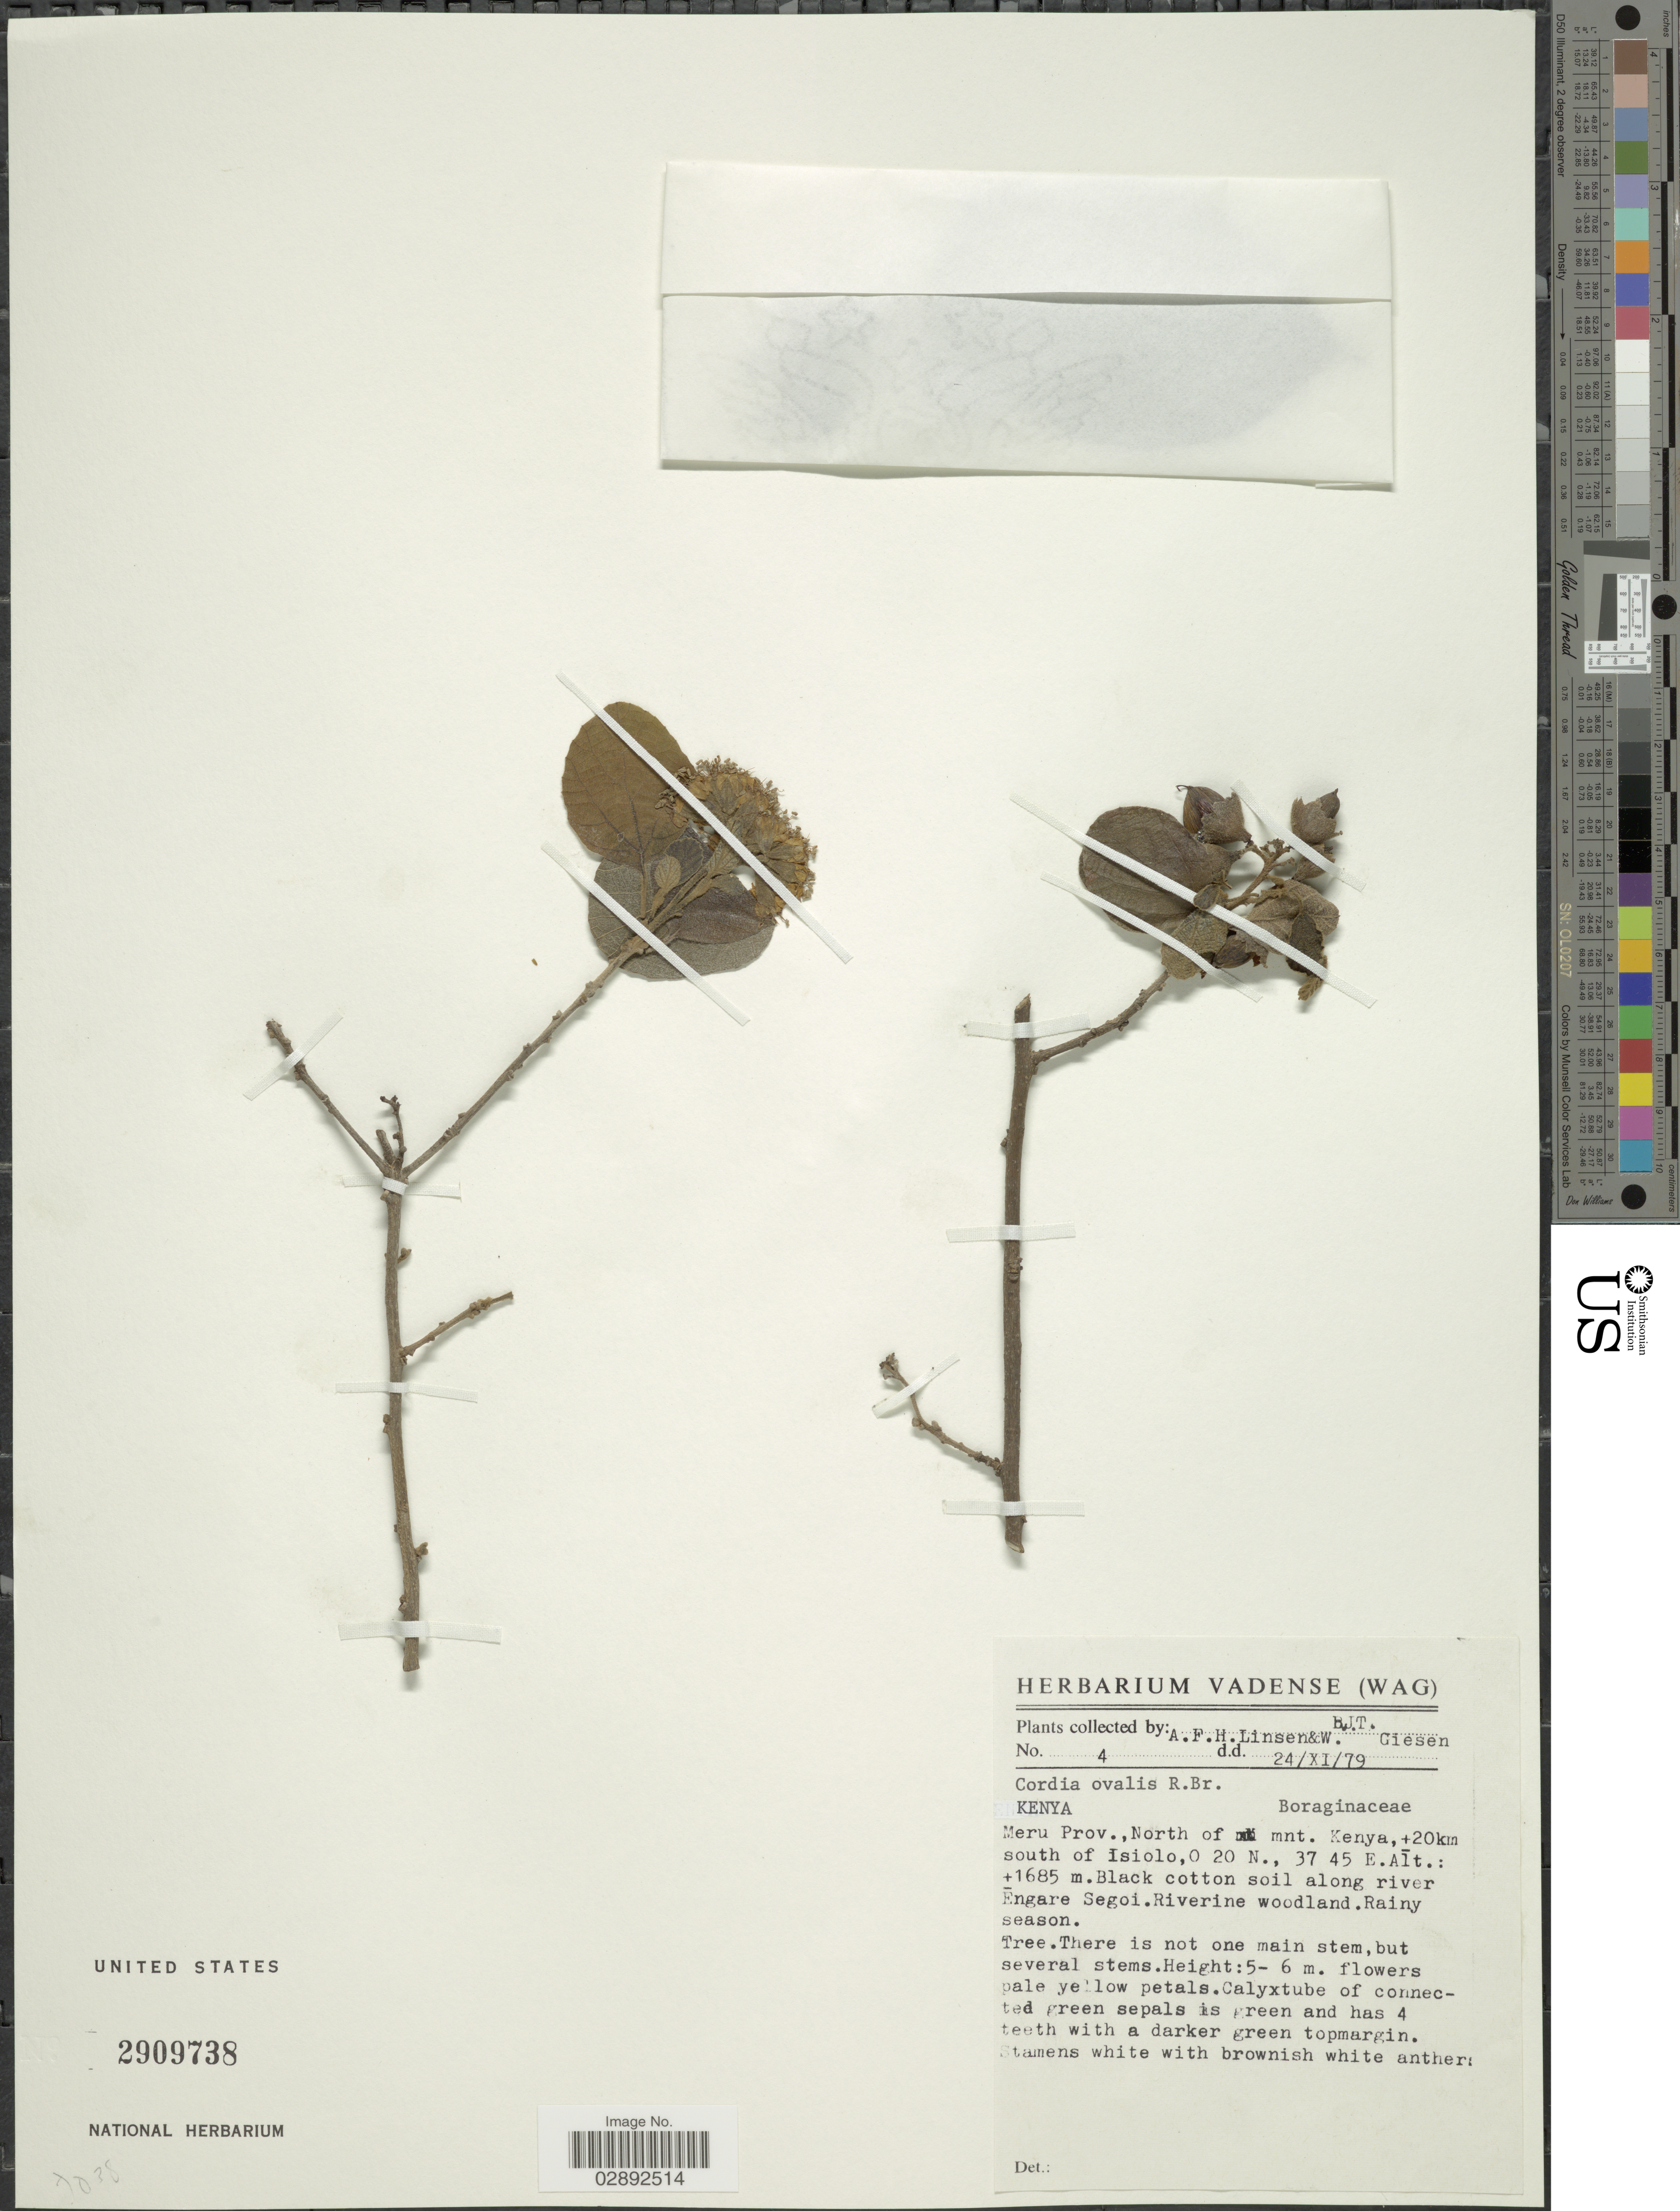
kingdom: Plantae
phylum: Tracheophyta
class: Magnoliopsida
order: Boraginales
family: Cordiaceae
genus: Cordia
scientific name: Cordia ovalis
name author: R. Br. ex DC.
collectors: A. Linsen & W. Giesen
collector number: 4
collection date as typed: Transcribed d/m/y: 24/11/79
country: Kenya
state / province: Meru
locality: North of mnt. Kenya, ±20km south of Isiolo. Black cotton soil along river Engare Segoi.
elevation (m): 1685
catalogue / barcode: US 2909738